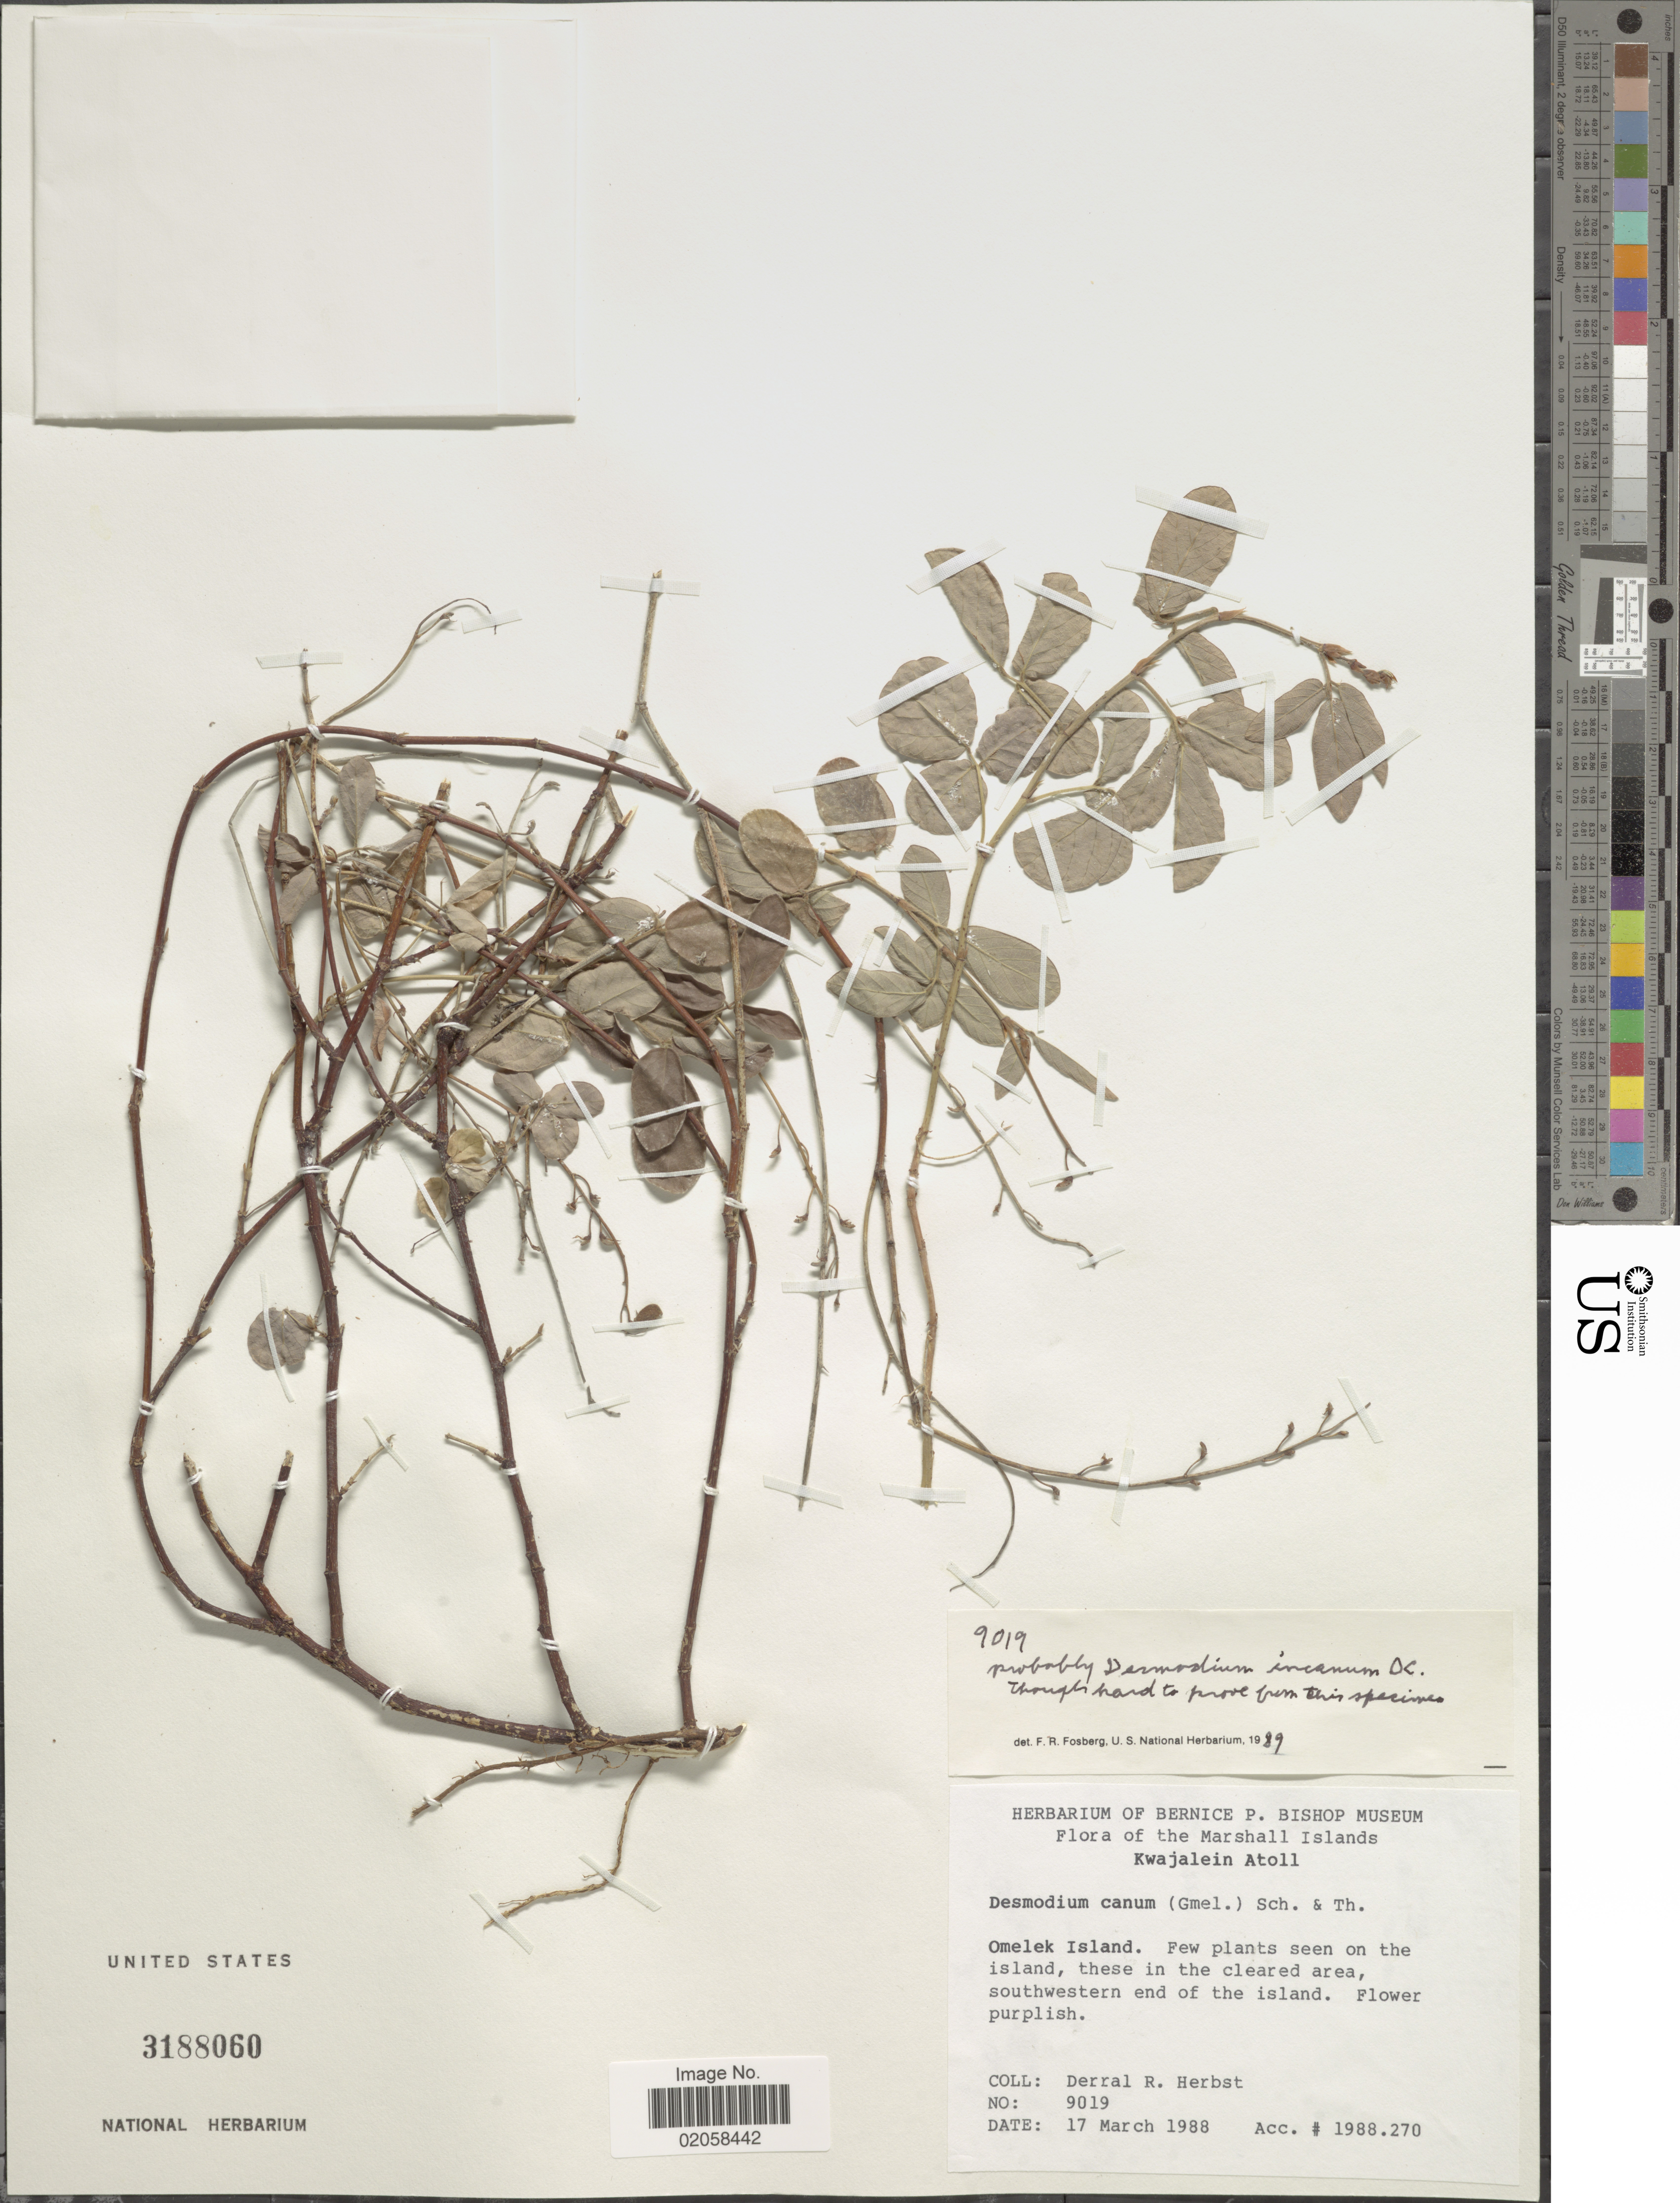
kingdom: Plantae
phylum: Tracheophyta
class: Magnoliopsida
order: Fabales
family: Fabaceae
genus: Desmodium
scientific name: Desmodium incanum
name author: (Sw.) DC.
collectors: D. R. Herbst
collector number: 9019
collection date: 1988-03-17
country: Marshall Islands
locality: Kwajalein Atoll, Omelek Island, in the cleared area, southwestern snd of the island.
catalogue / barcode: US 3188060